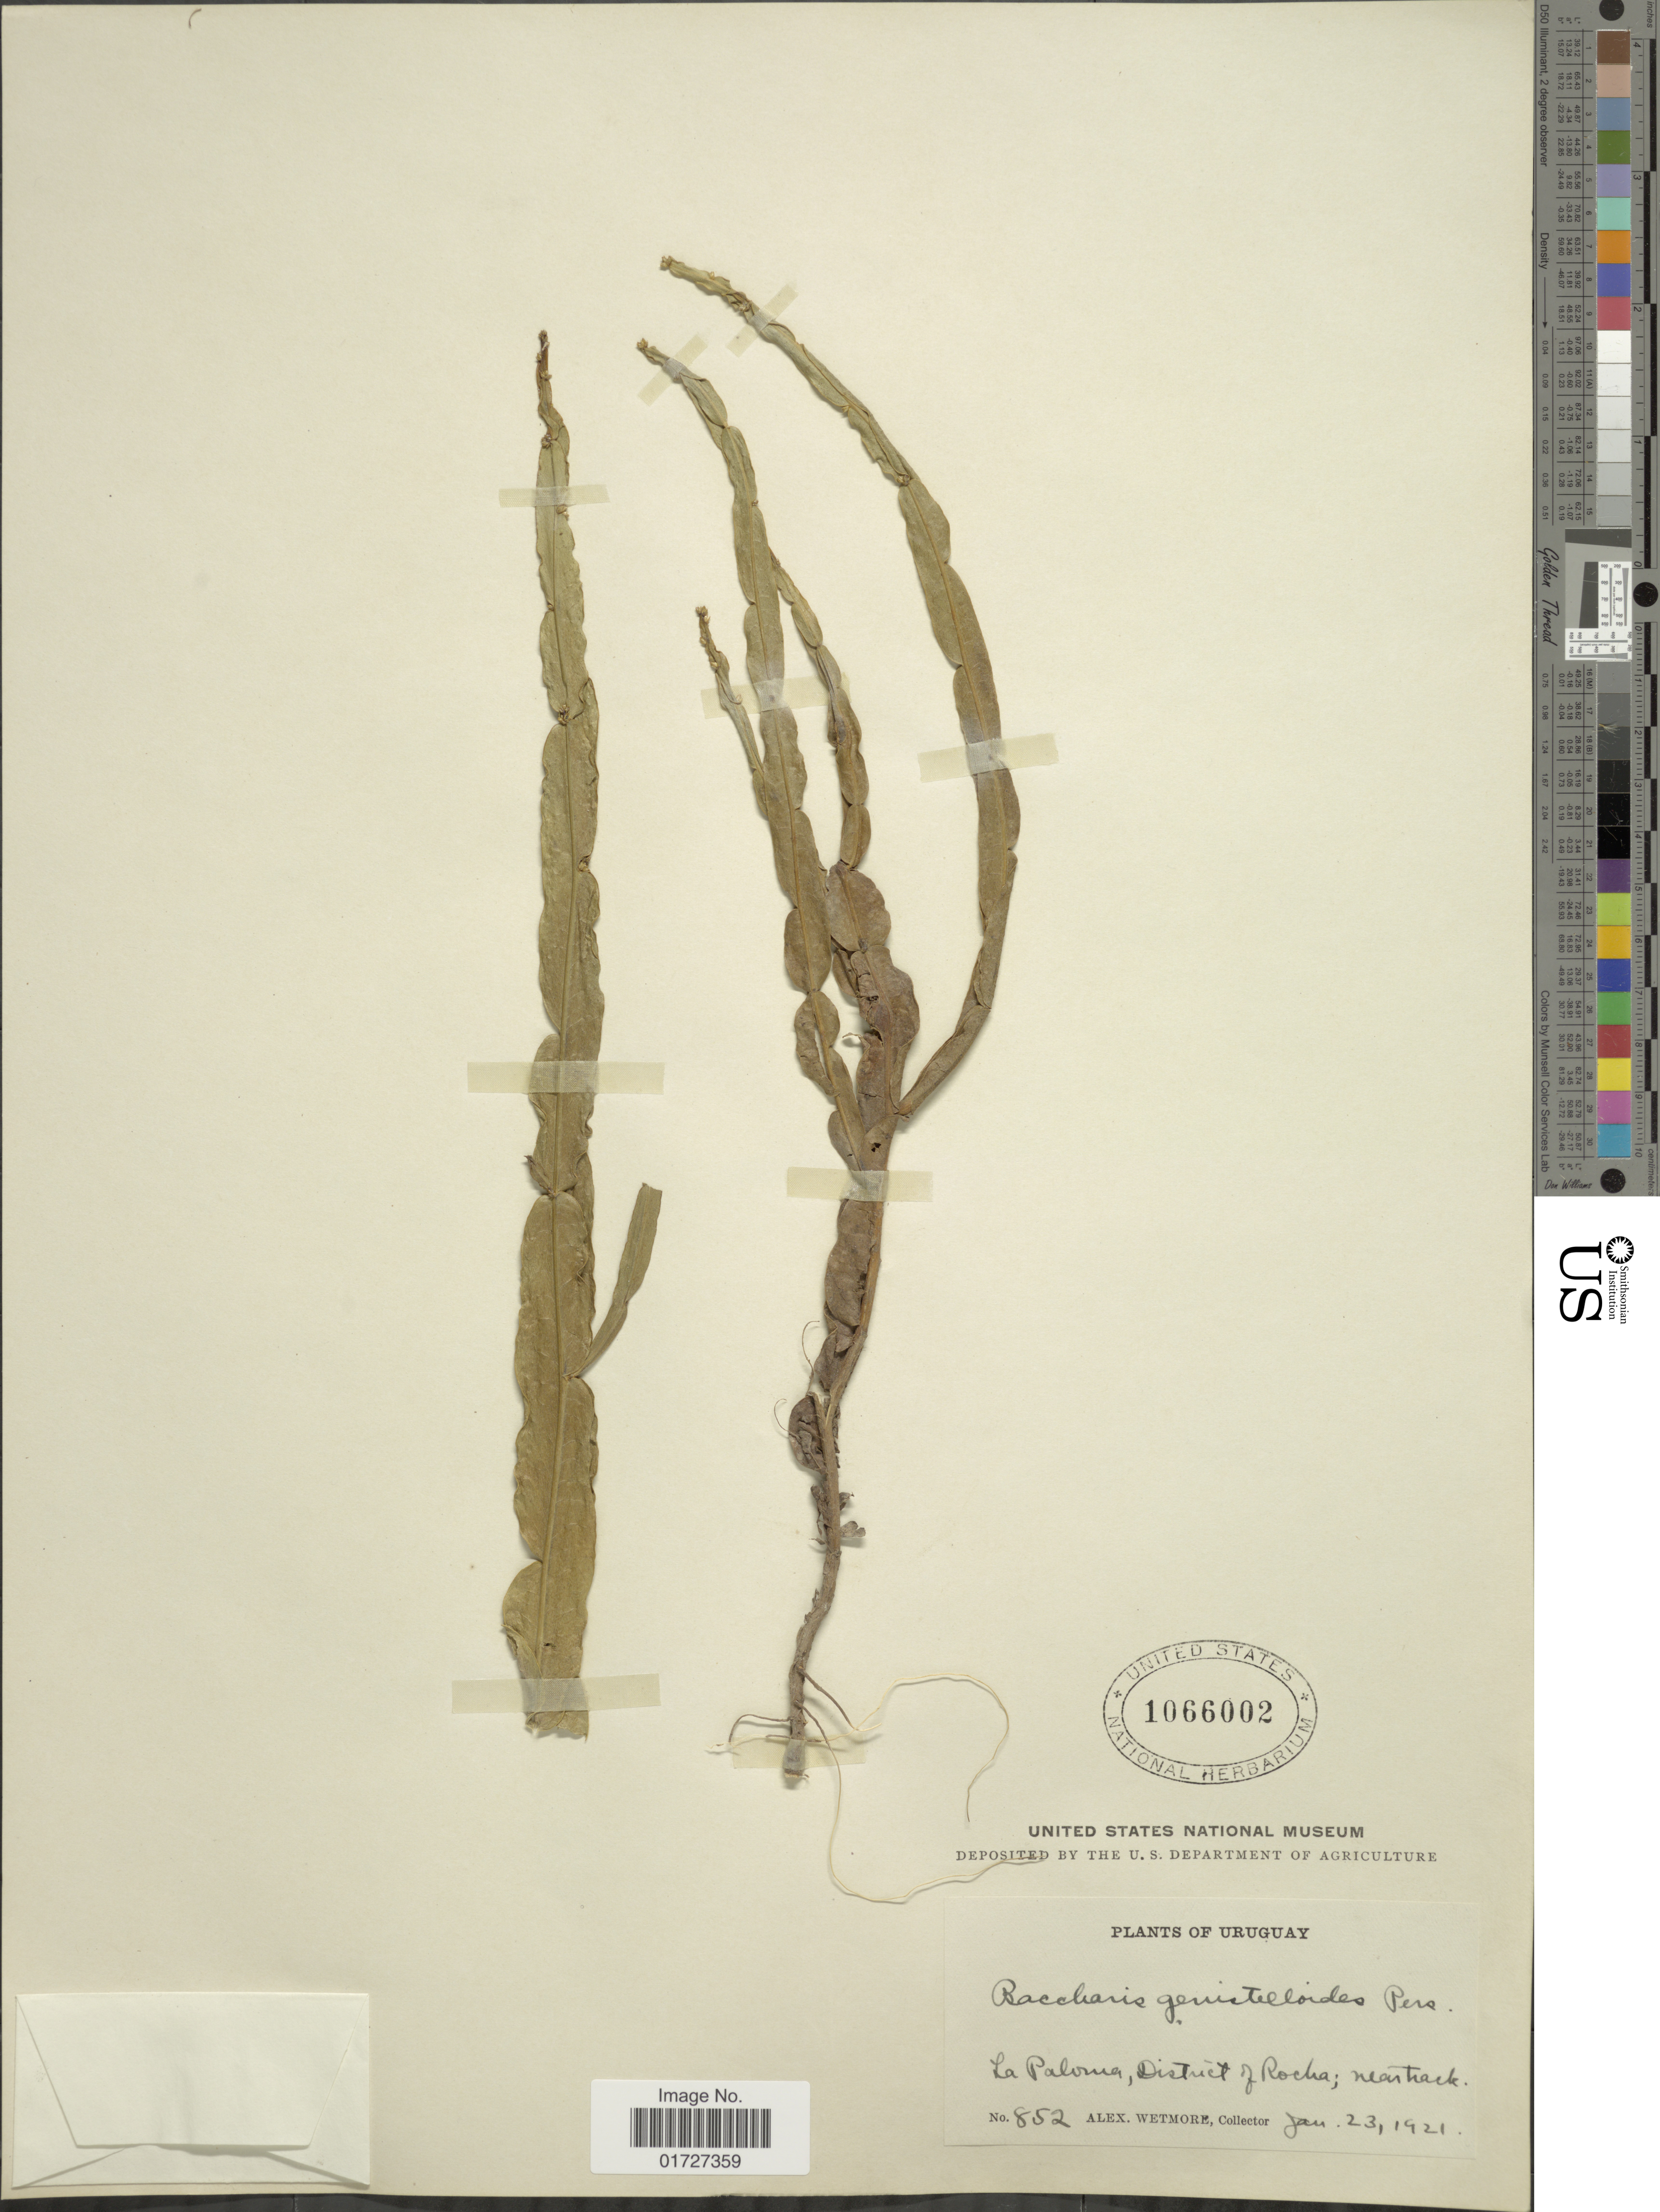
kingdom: Plantae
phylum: Tracheophyta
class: Magnoliopsida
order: Asterales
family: Asteraceae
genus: Baccharis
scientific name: Baccharis genistelloides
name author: (Lam.) Pers.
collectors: A. Wetmore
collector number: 852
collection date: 1921-01-23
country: Uruguay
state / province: Rocha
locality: La Paloma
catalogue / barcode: US 1066002